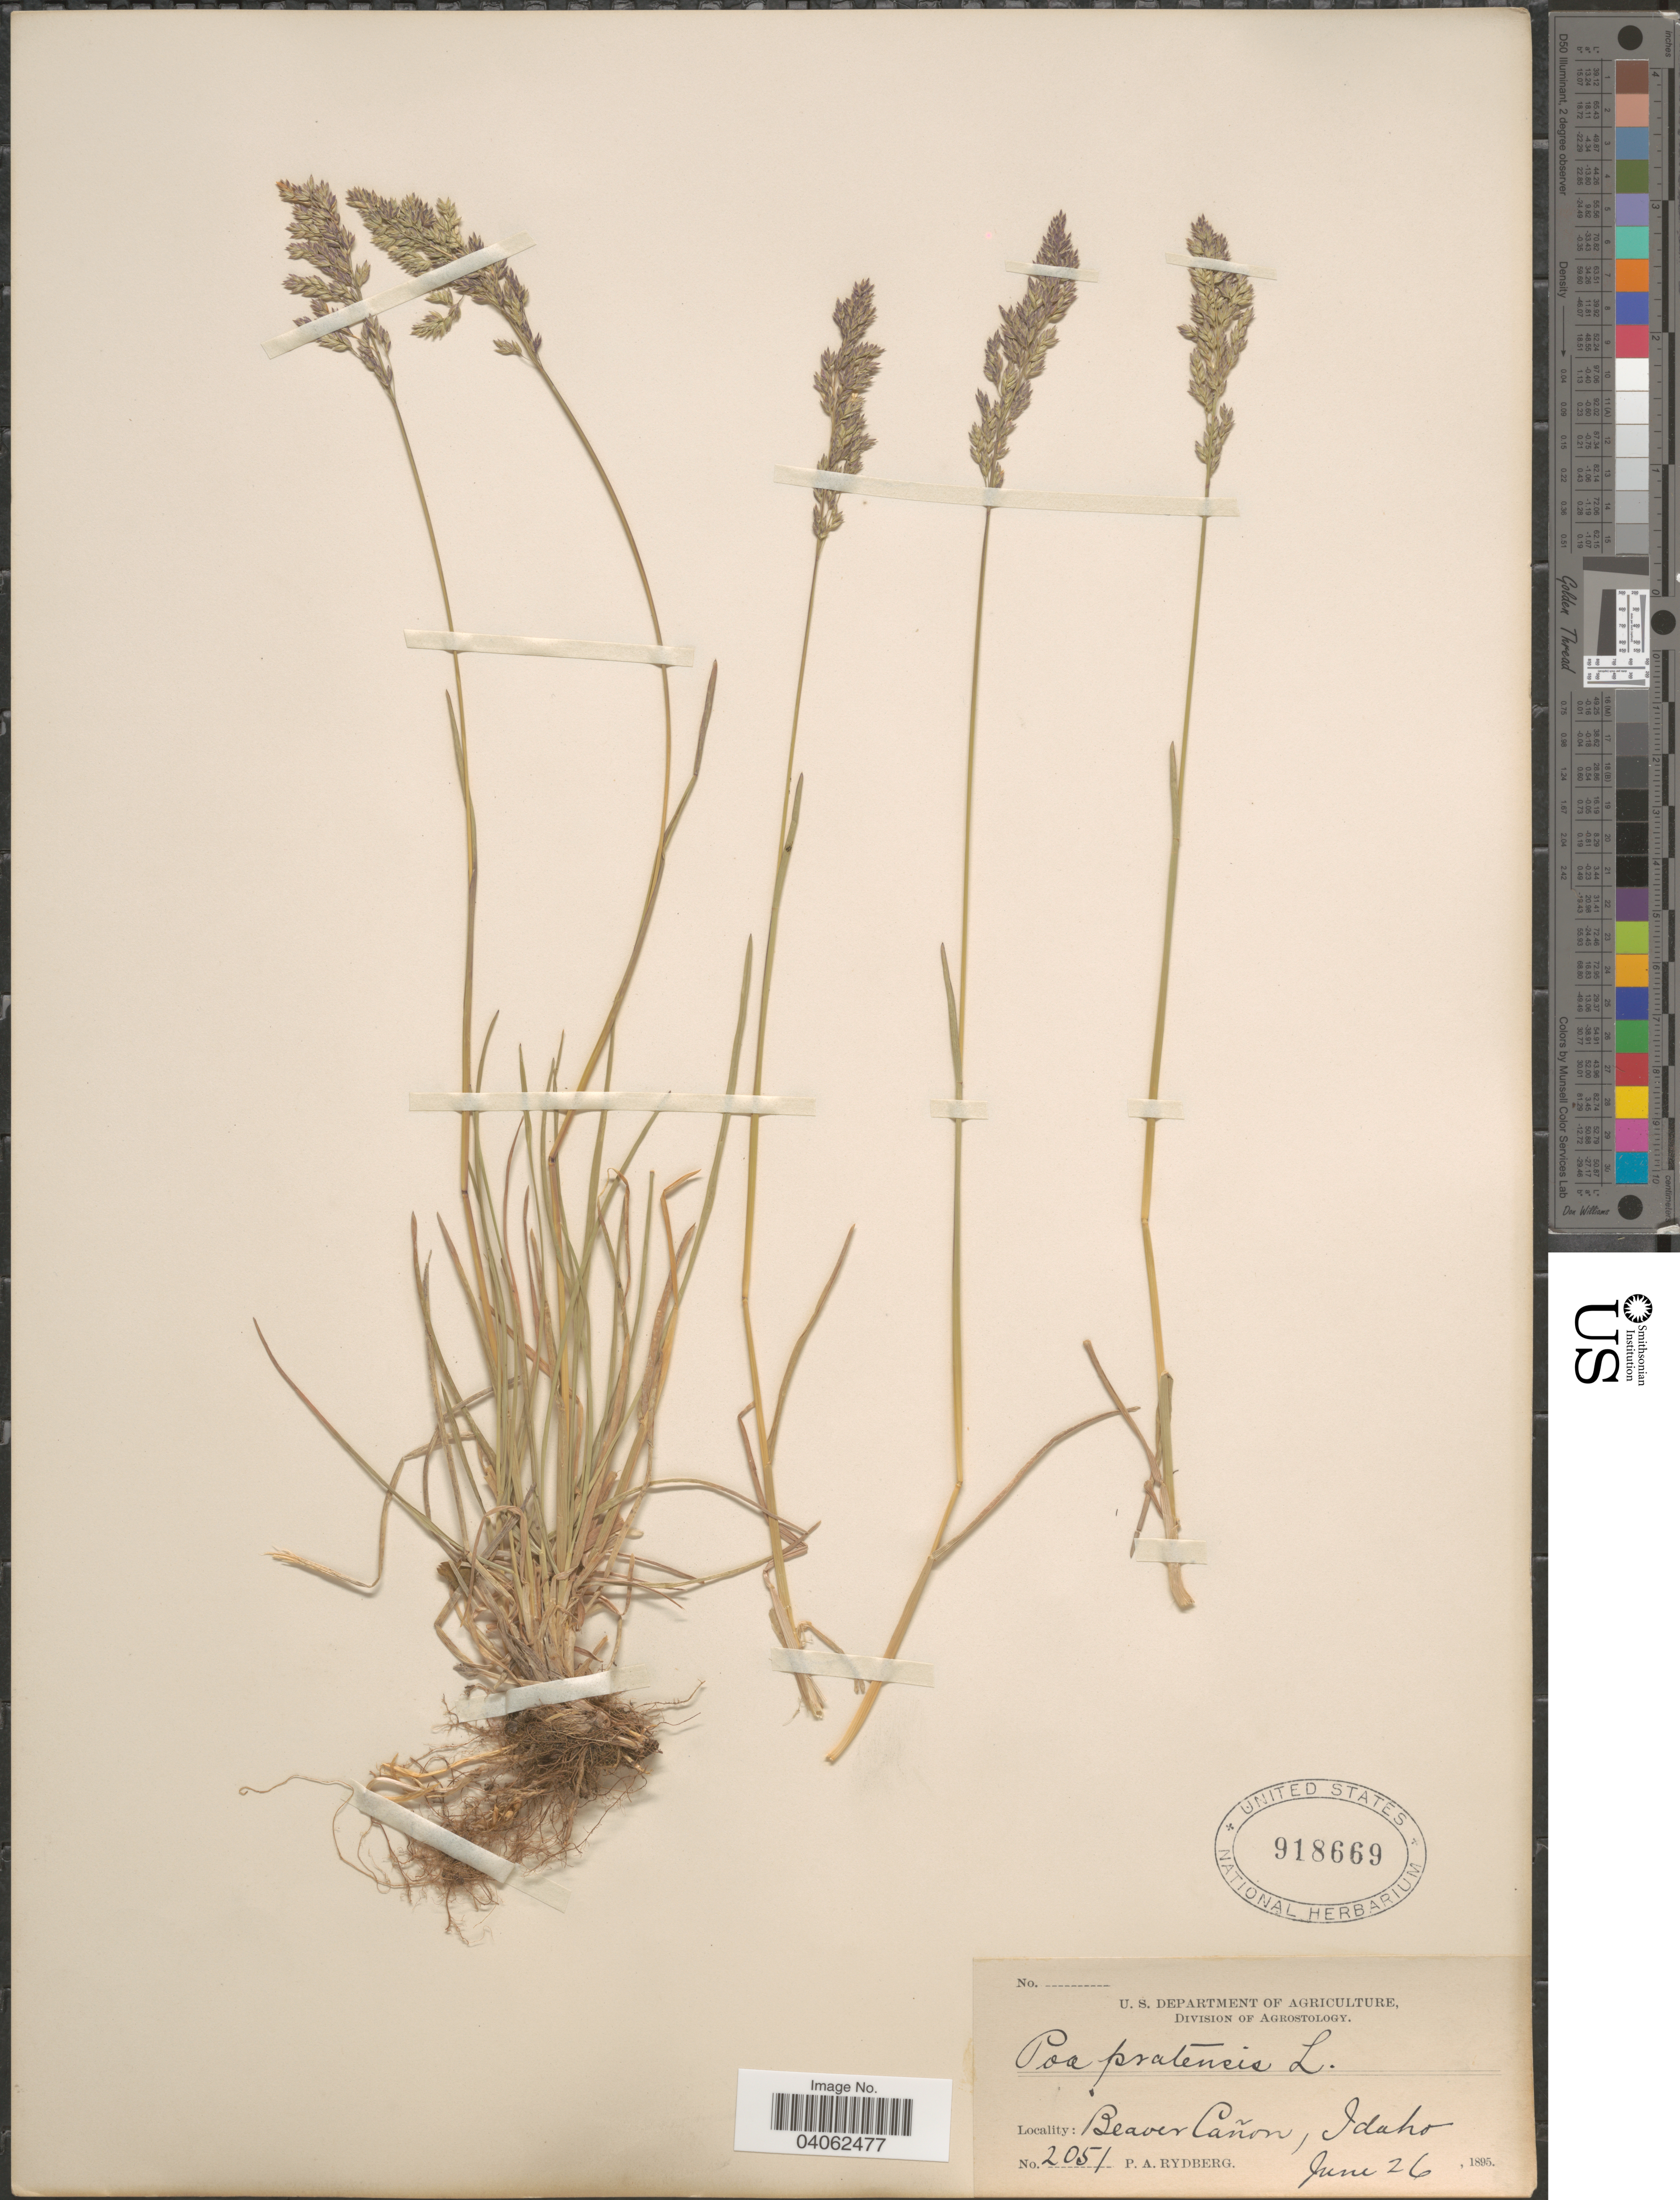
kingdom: Plantae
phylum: Tracheophyta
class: Liliopsida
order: Poales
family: Poaceae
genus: Poa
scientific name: Poa pratensis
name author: L.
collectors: P. A. Rydberg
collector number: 2051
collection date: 1895-06-26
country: United States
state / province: Idaho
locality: Beaver Cañon.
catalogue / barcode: US 918669